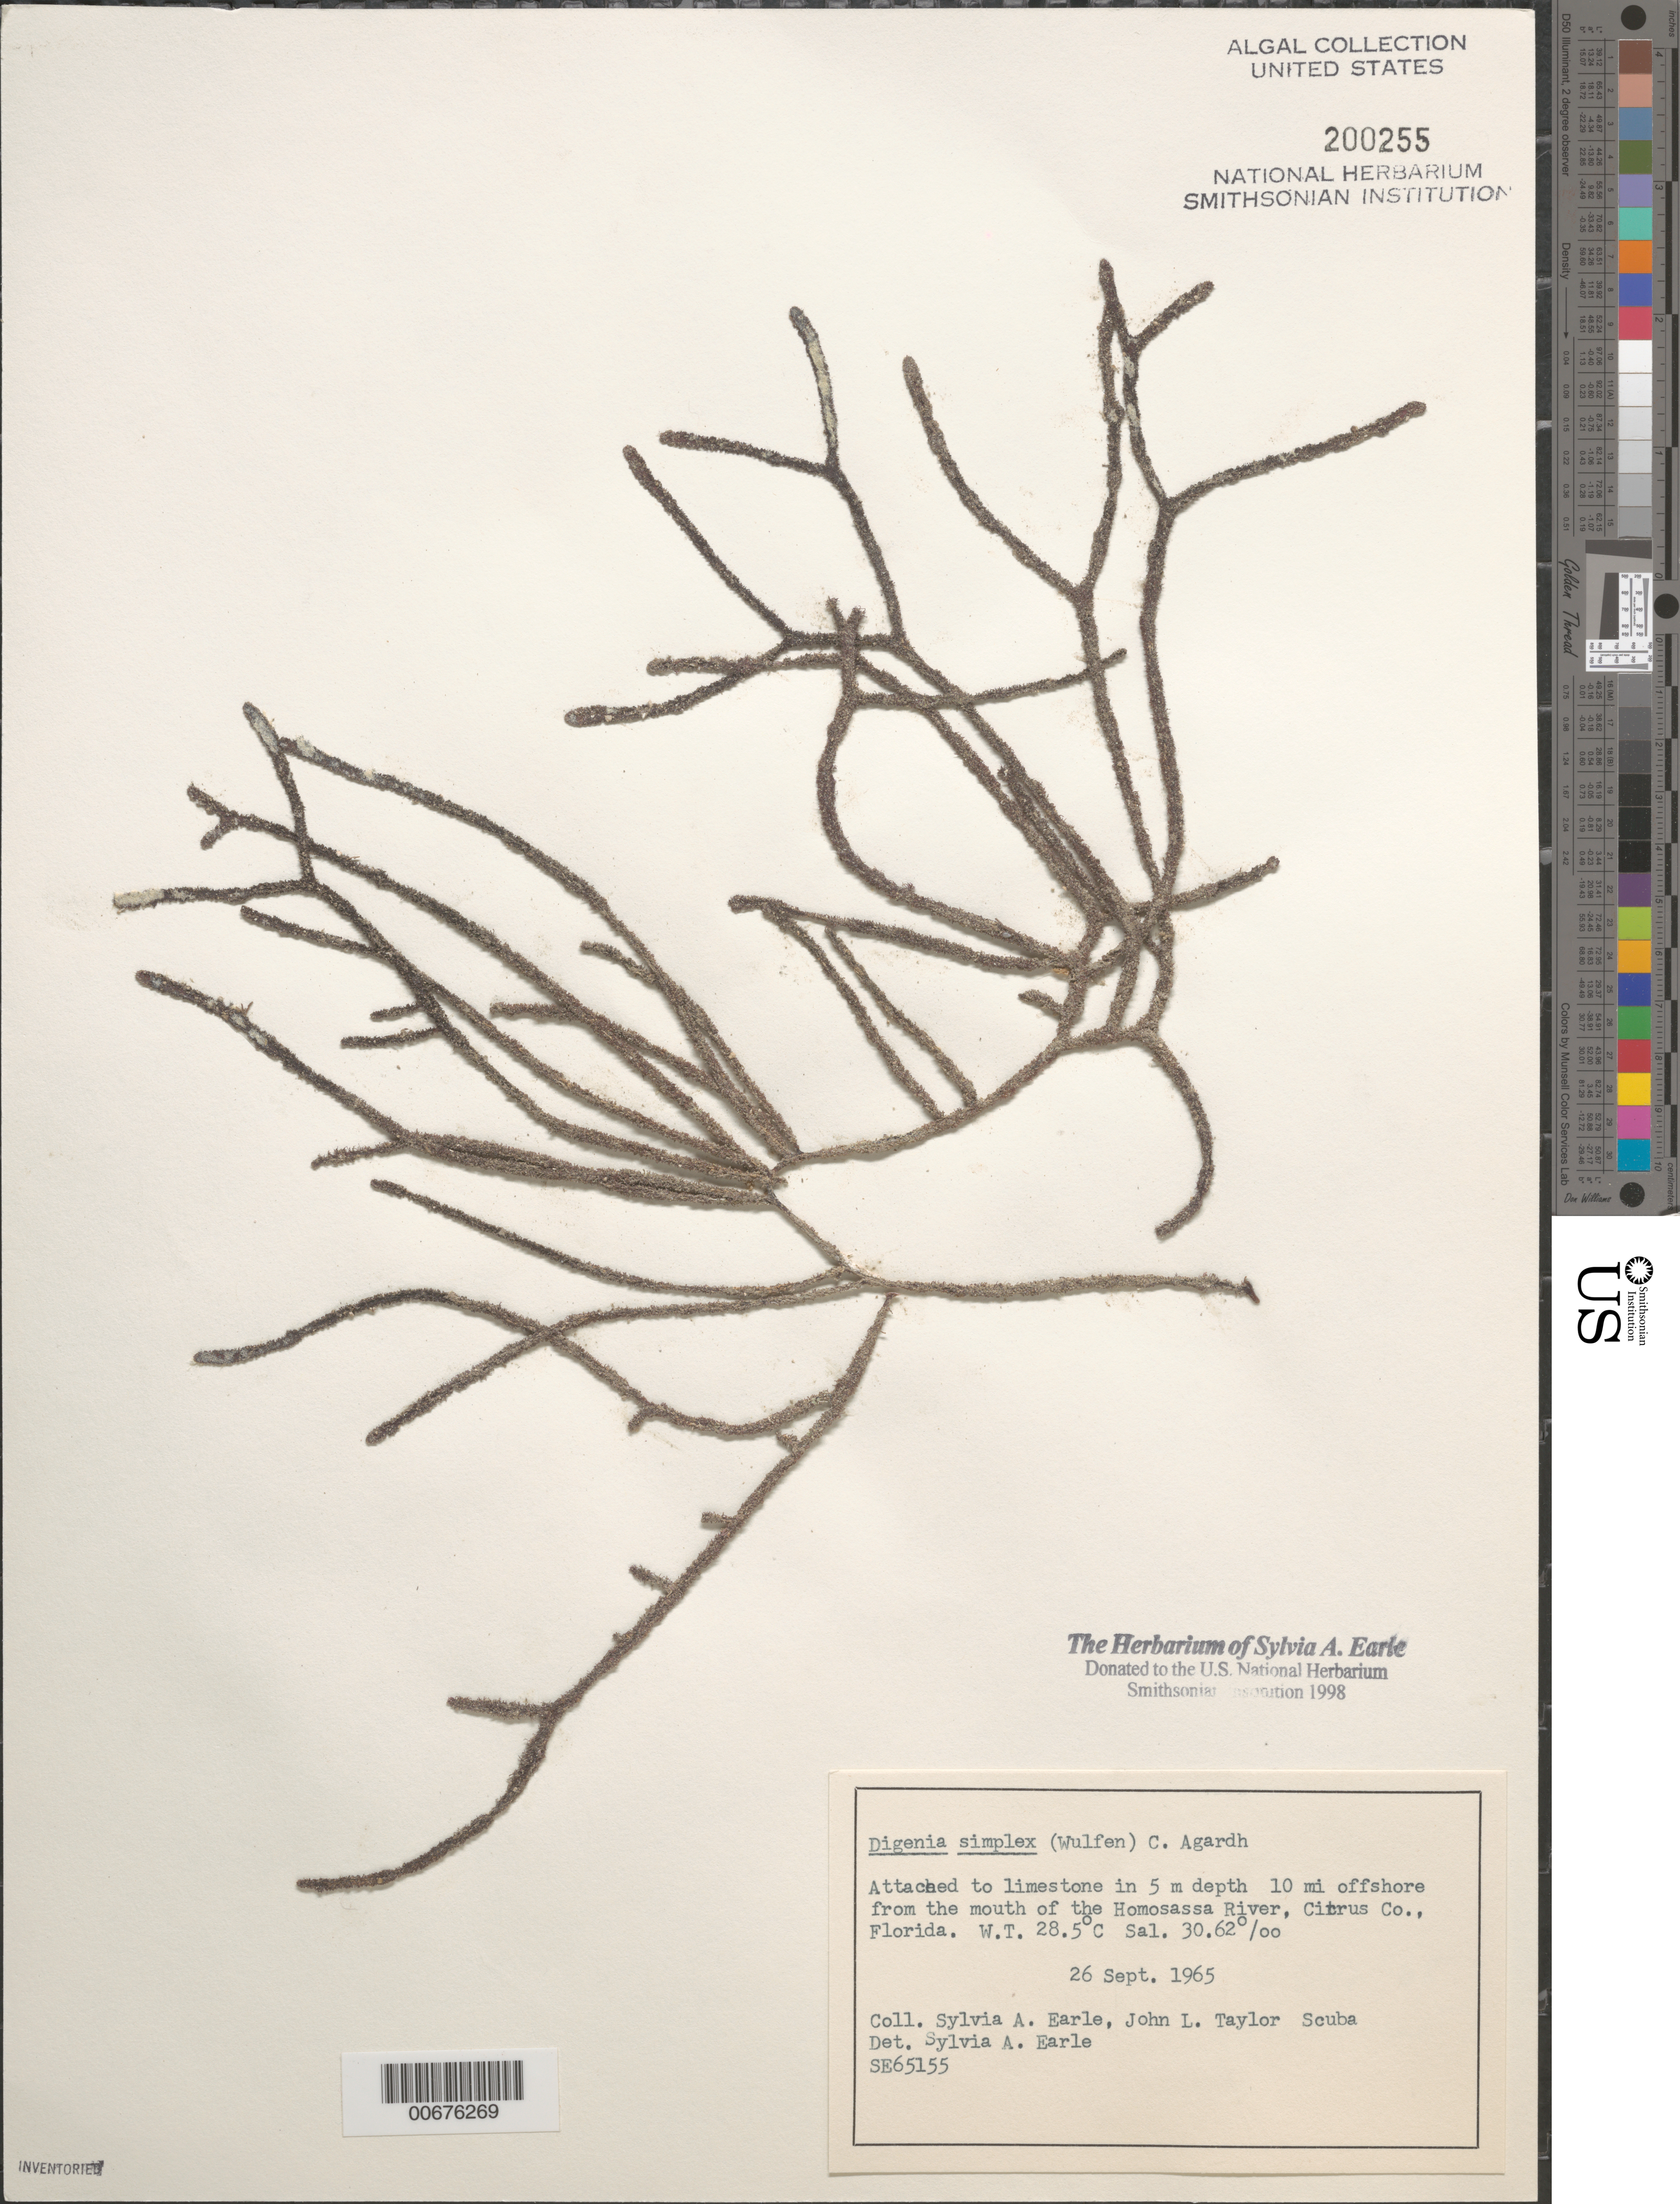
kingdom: Plantae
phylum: Rhodophyta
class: Florideophyceae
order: Ceramiales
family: Rhodomelaceae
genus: Digenea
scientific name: Digenea simplex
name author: (Wulfen) C. Agardh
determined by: Earle, S. A.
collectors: S. A. Earle & J. L. Taylor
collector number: SE 65155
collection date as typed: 26 Sep 1965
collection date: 1965-09-26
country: United States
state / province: Florida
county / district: Citrus County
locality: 10 miles off Homosassa River mouth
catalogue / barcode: US 200255